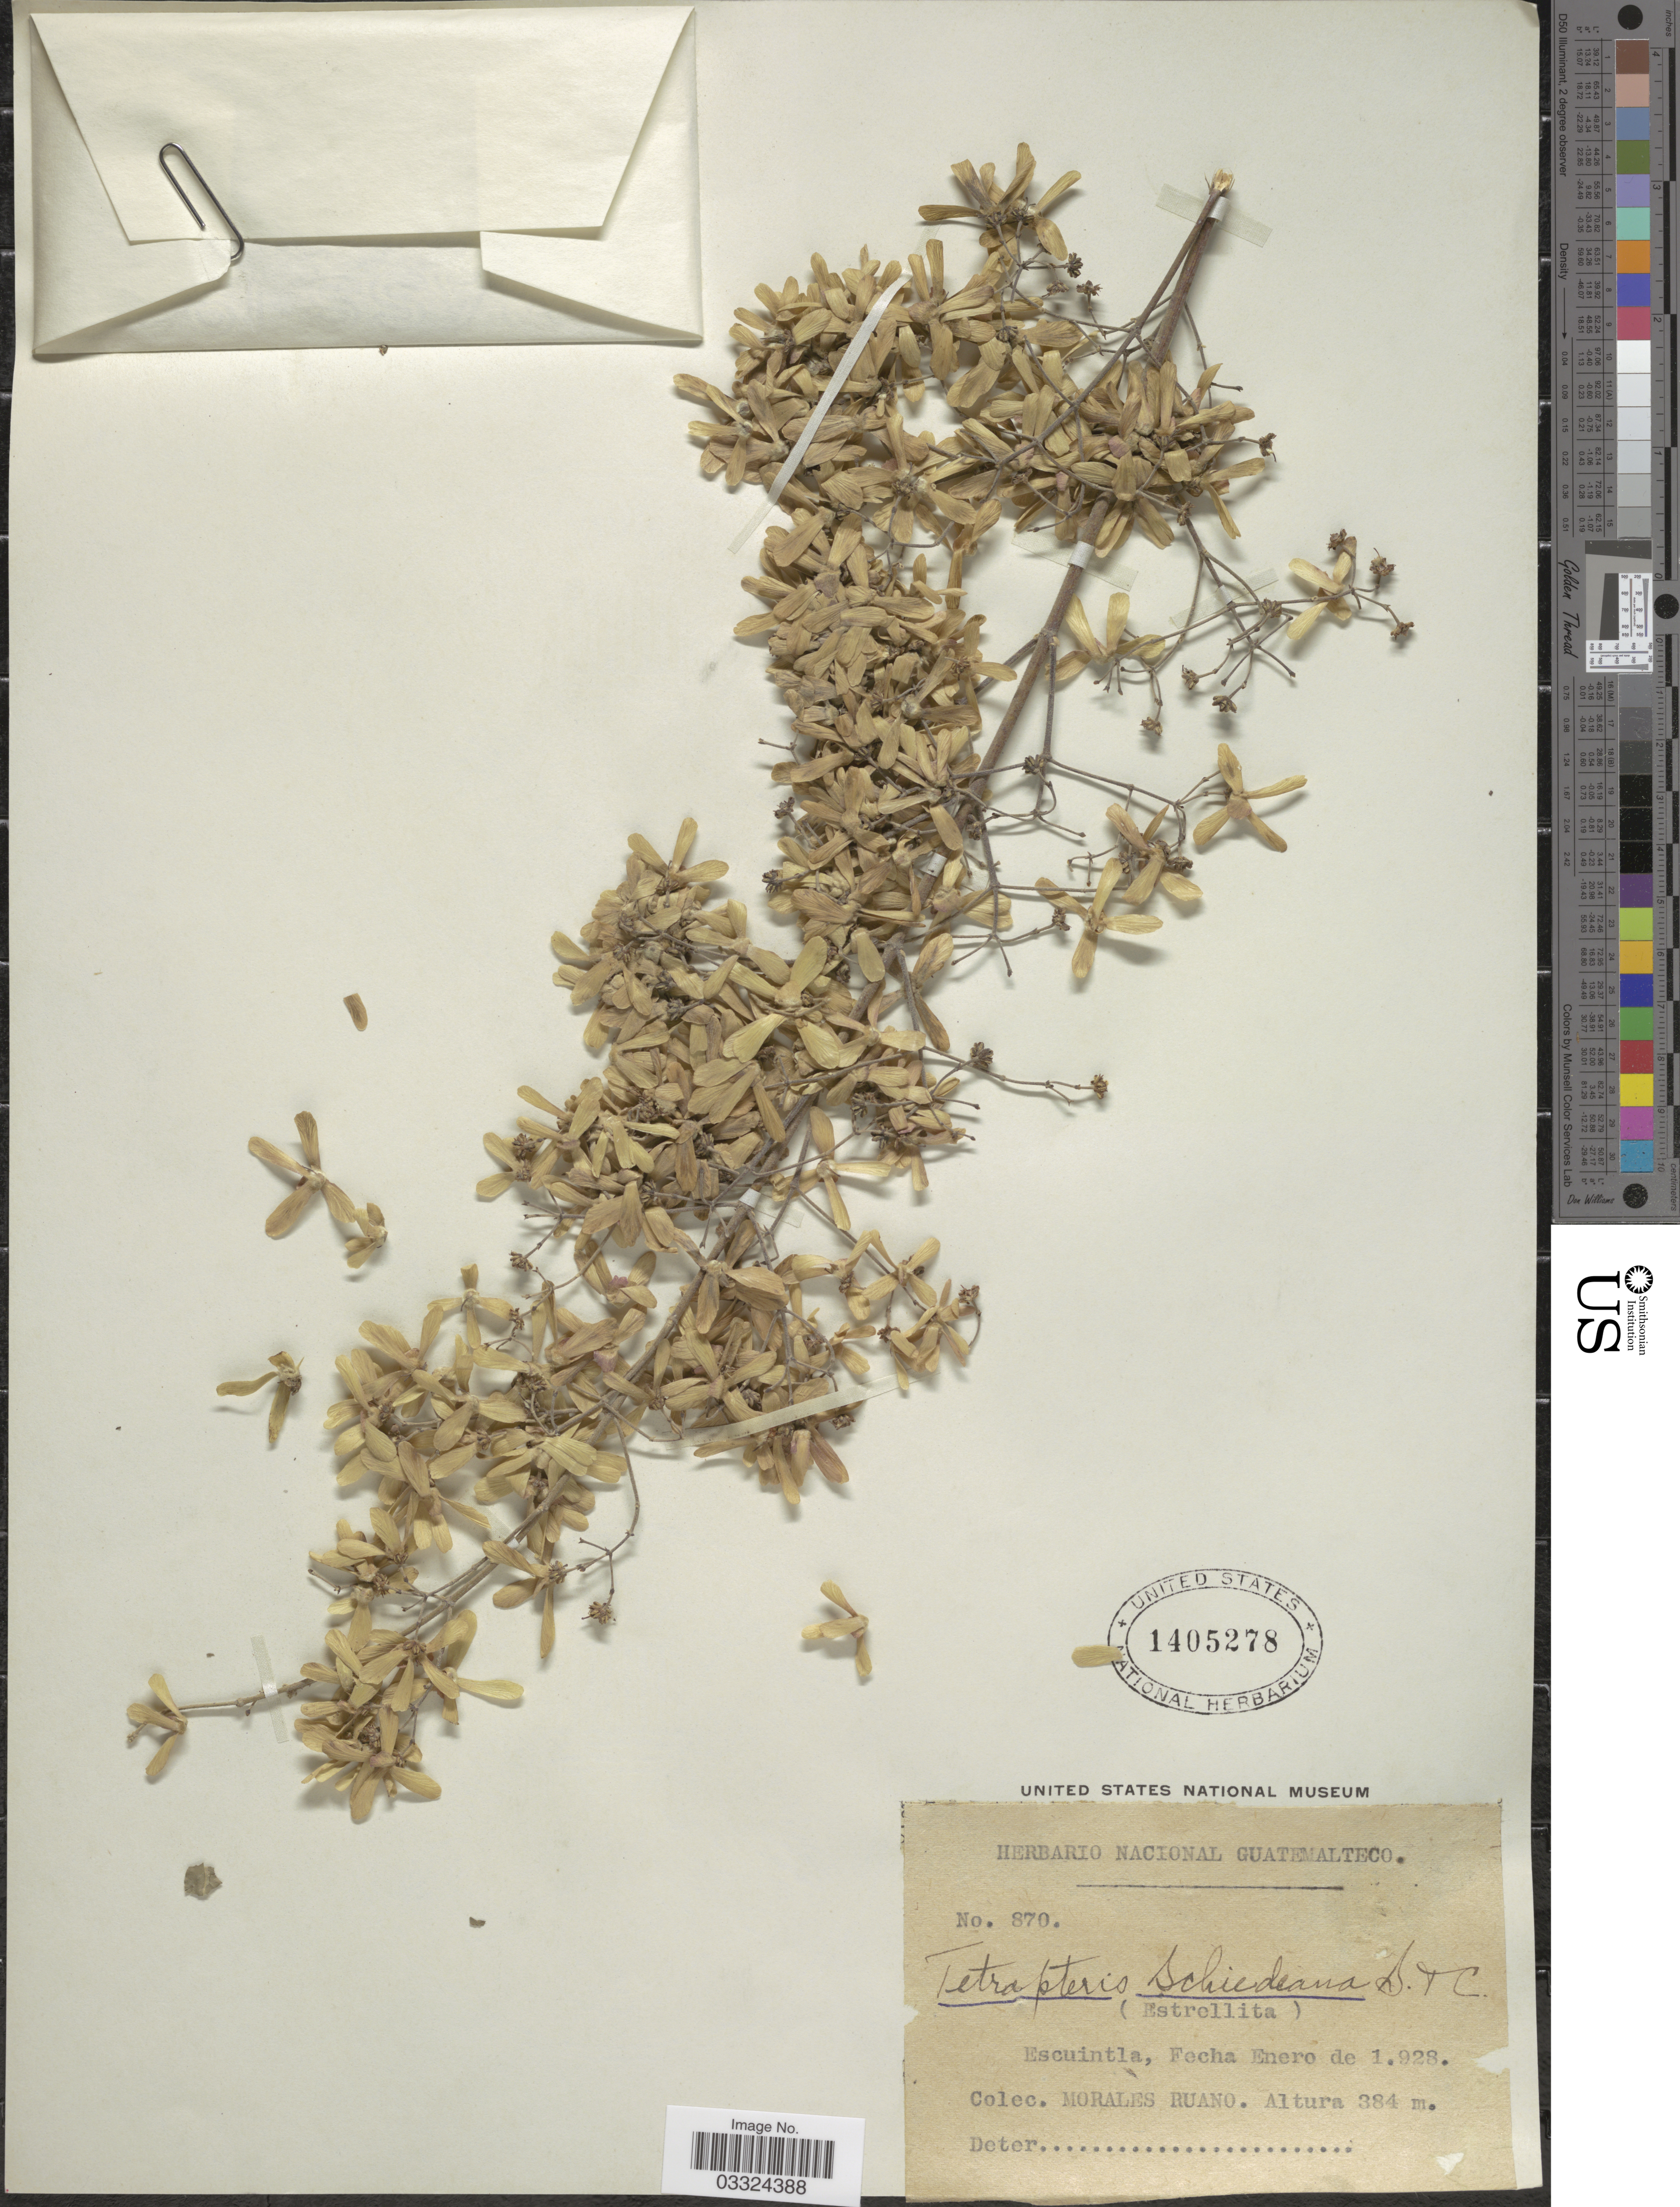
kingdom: Plantae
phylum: Tracheophyta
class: Magnoliopsida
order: Malpighiales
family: Malpighiaceae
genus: Tetrapterys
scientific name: Tetrapterys schiedeana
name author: Schltdl. & Cham.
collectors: M. Ruano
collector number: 870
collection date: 1928-01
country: Guatemala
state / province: Escuintla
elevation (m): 384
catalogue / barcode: US 1405278